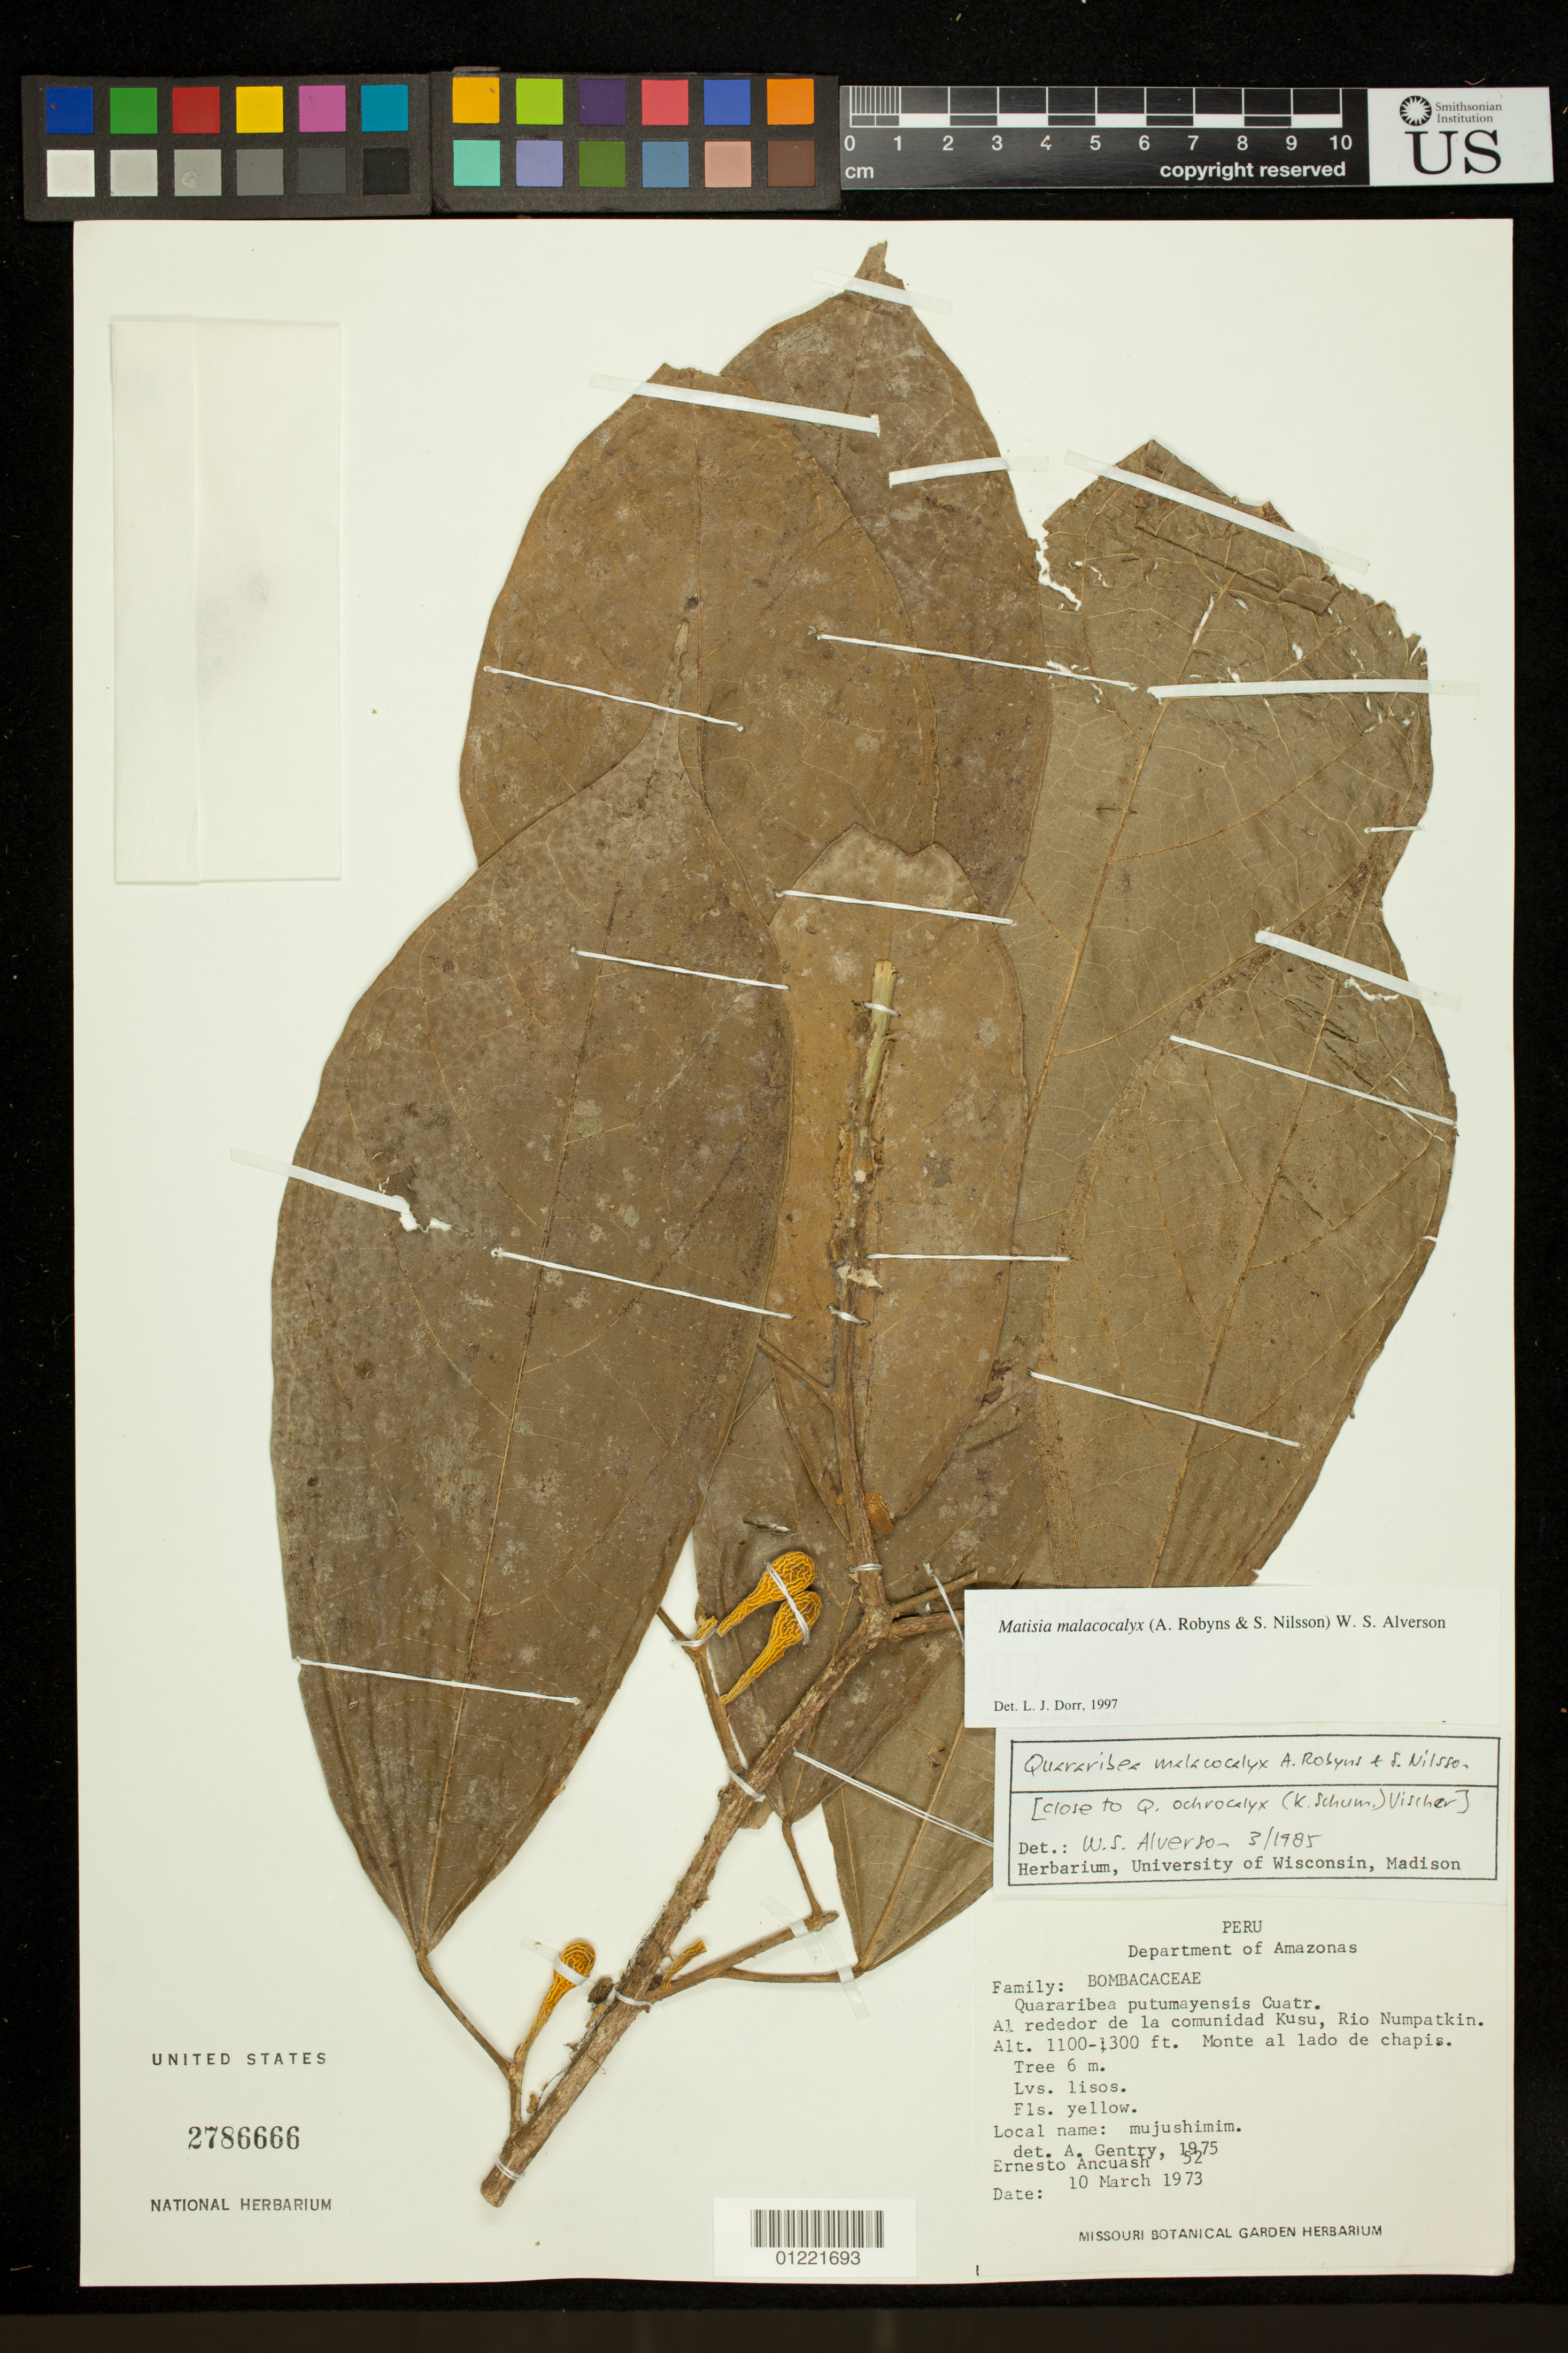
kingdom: Plantae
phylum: Tracheophyta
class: Magnoliopsida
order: Malvales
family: Malvaceae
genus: Matisia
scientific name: Matisia malacocalyx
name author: (A. Robyns & S. Nilsson) W.S. Alverson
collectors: E. Ancuash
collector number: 52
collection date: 1973-03-10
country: Peru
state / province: Amazonas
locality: Al rededor de la comunidad Kusu, Rio Numpatkin.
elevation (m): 1100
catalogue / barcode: US 2786666